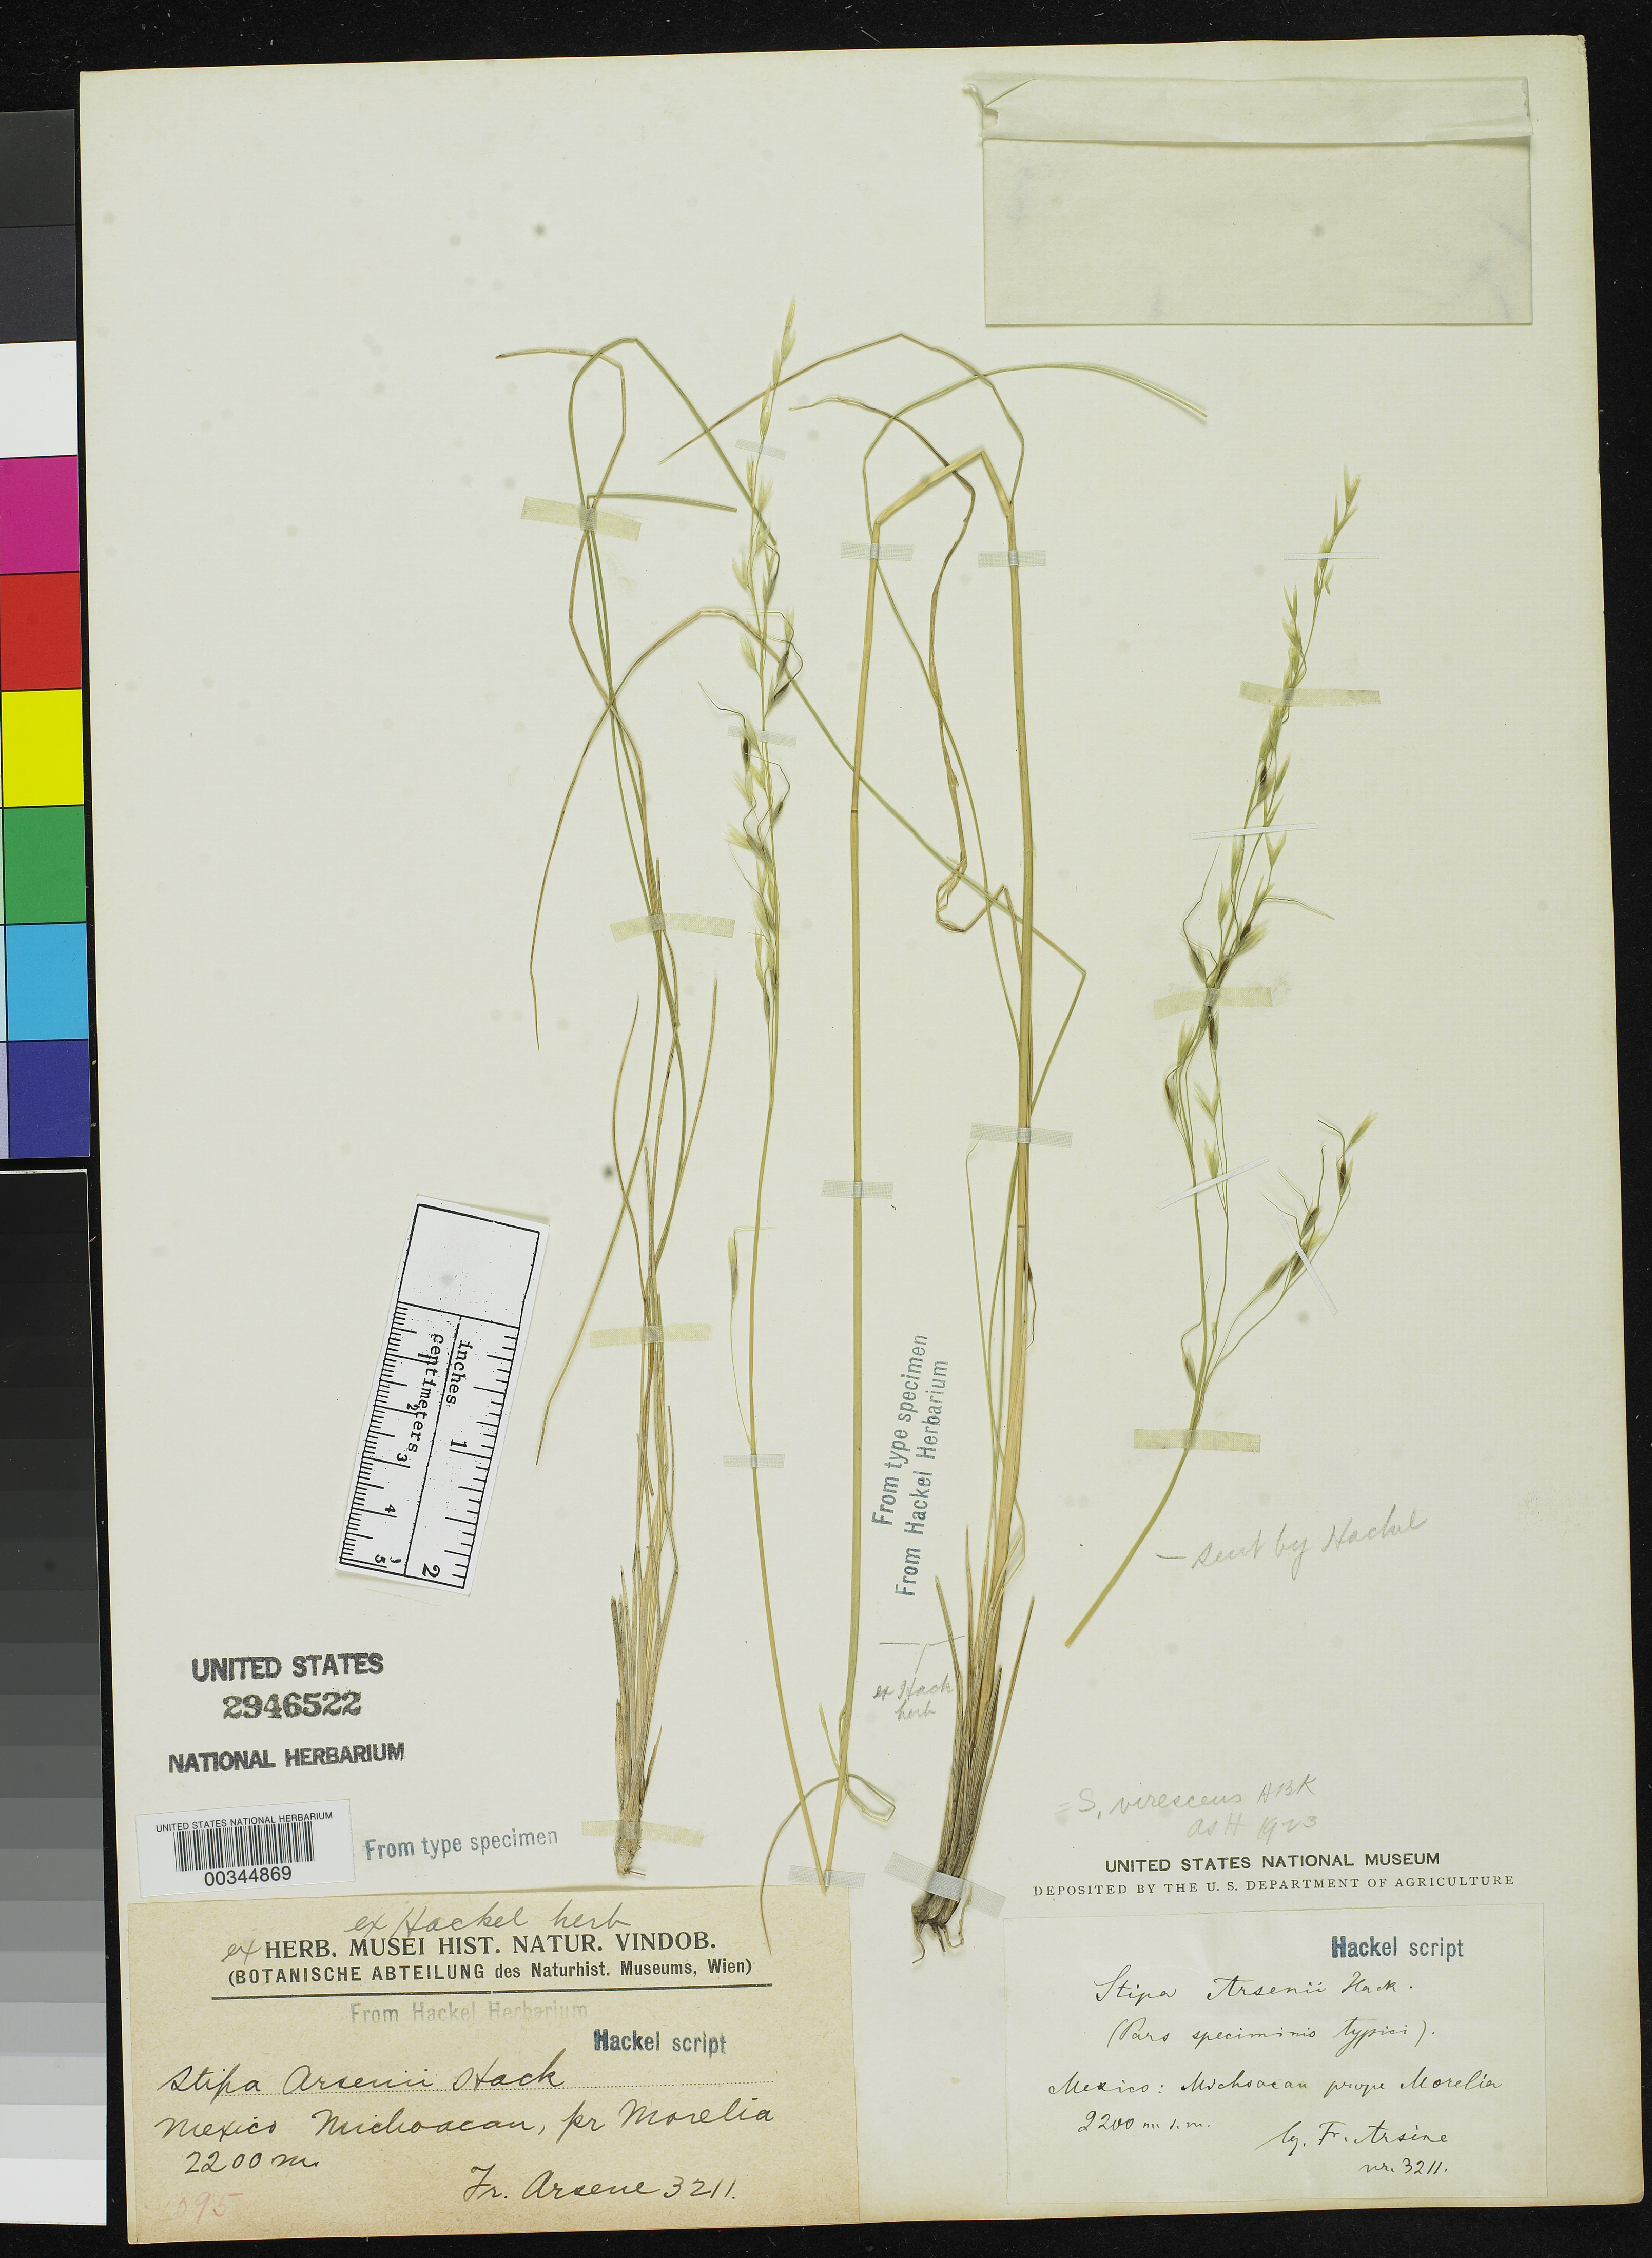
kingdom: Plantae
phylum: Tracheophyta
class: Liliopsida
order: Poales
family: Poaceae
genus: Stipa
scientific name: Stipa arsenei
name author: Hack.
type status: Isotype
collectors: Bro. G. Arsène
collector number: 3211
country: Mexico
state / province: Michoacán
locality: Near Morelia.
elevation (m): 2200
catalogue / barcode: US 2946522